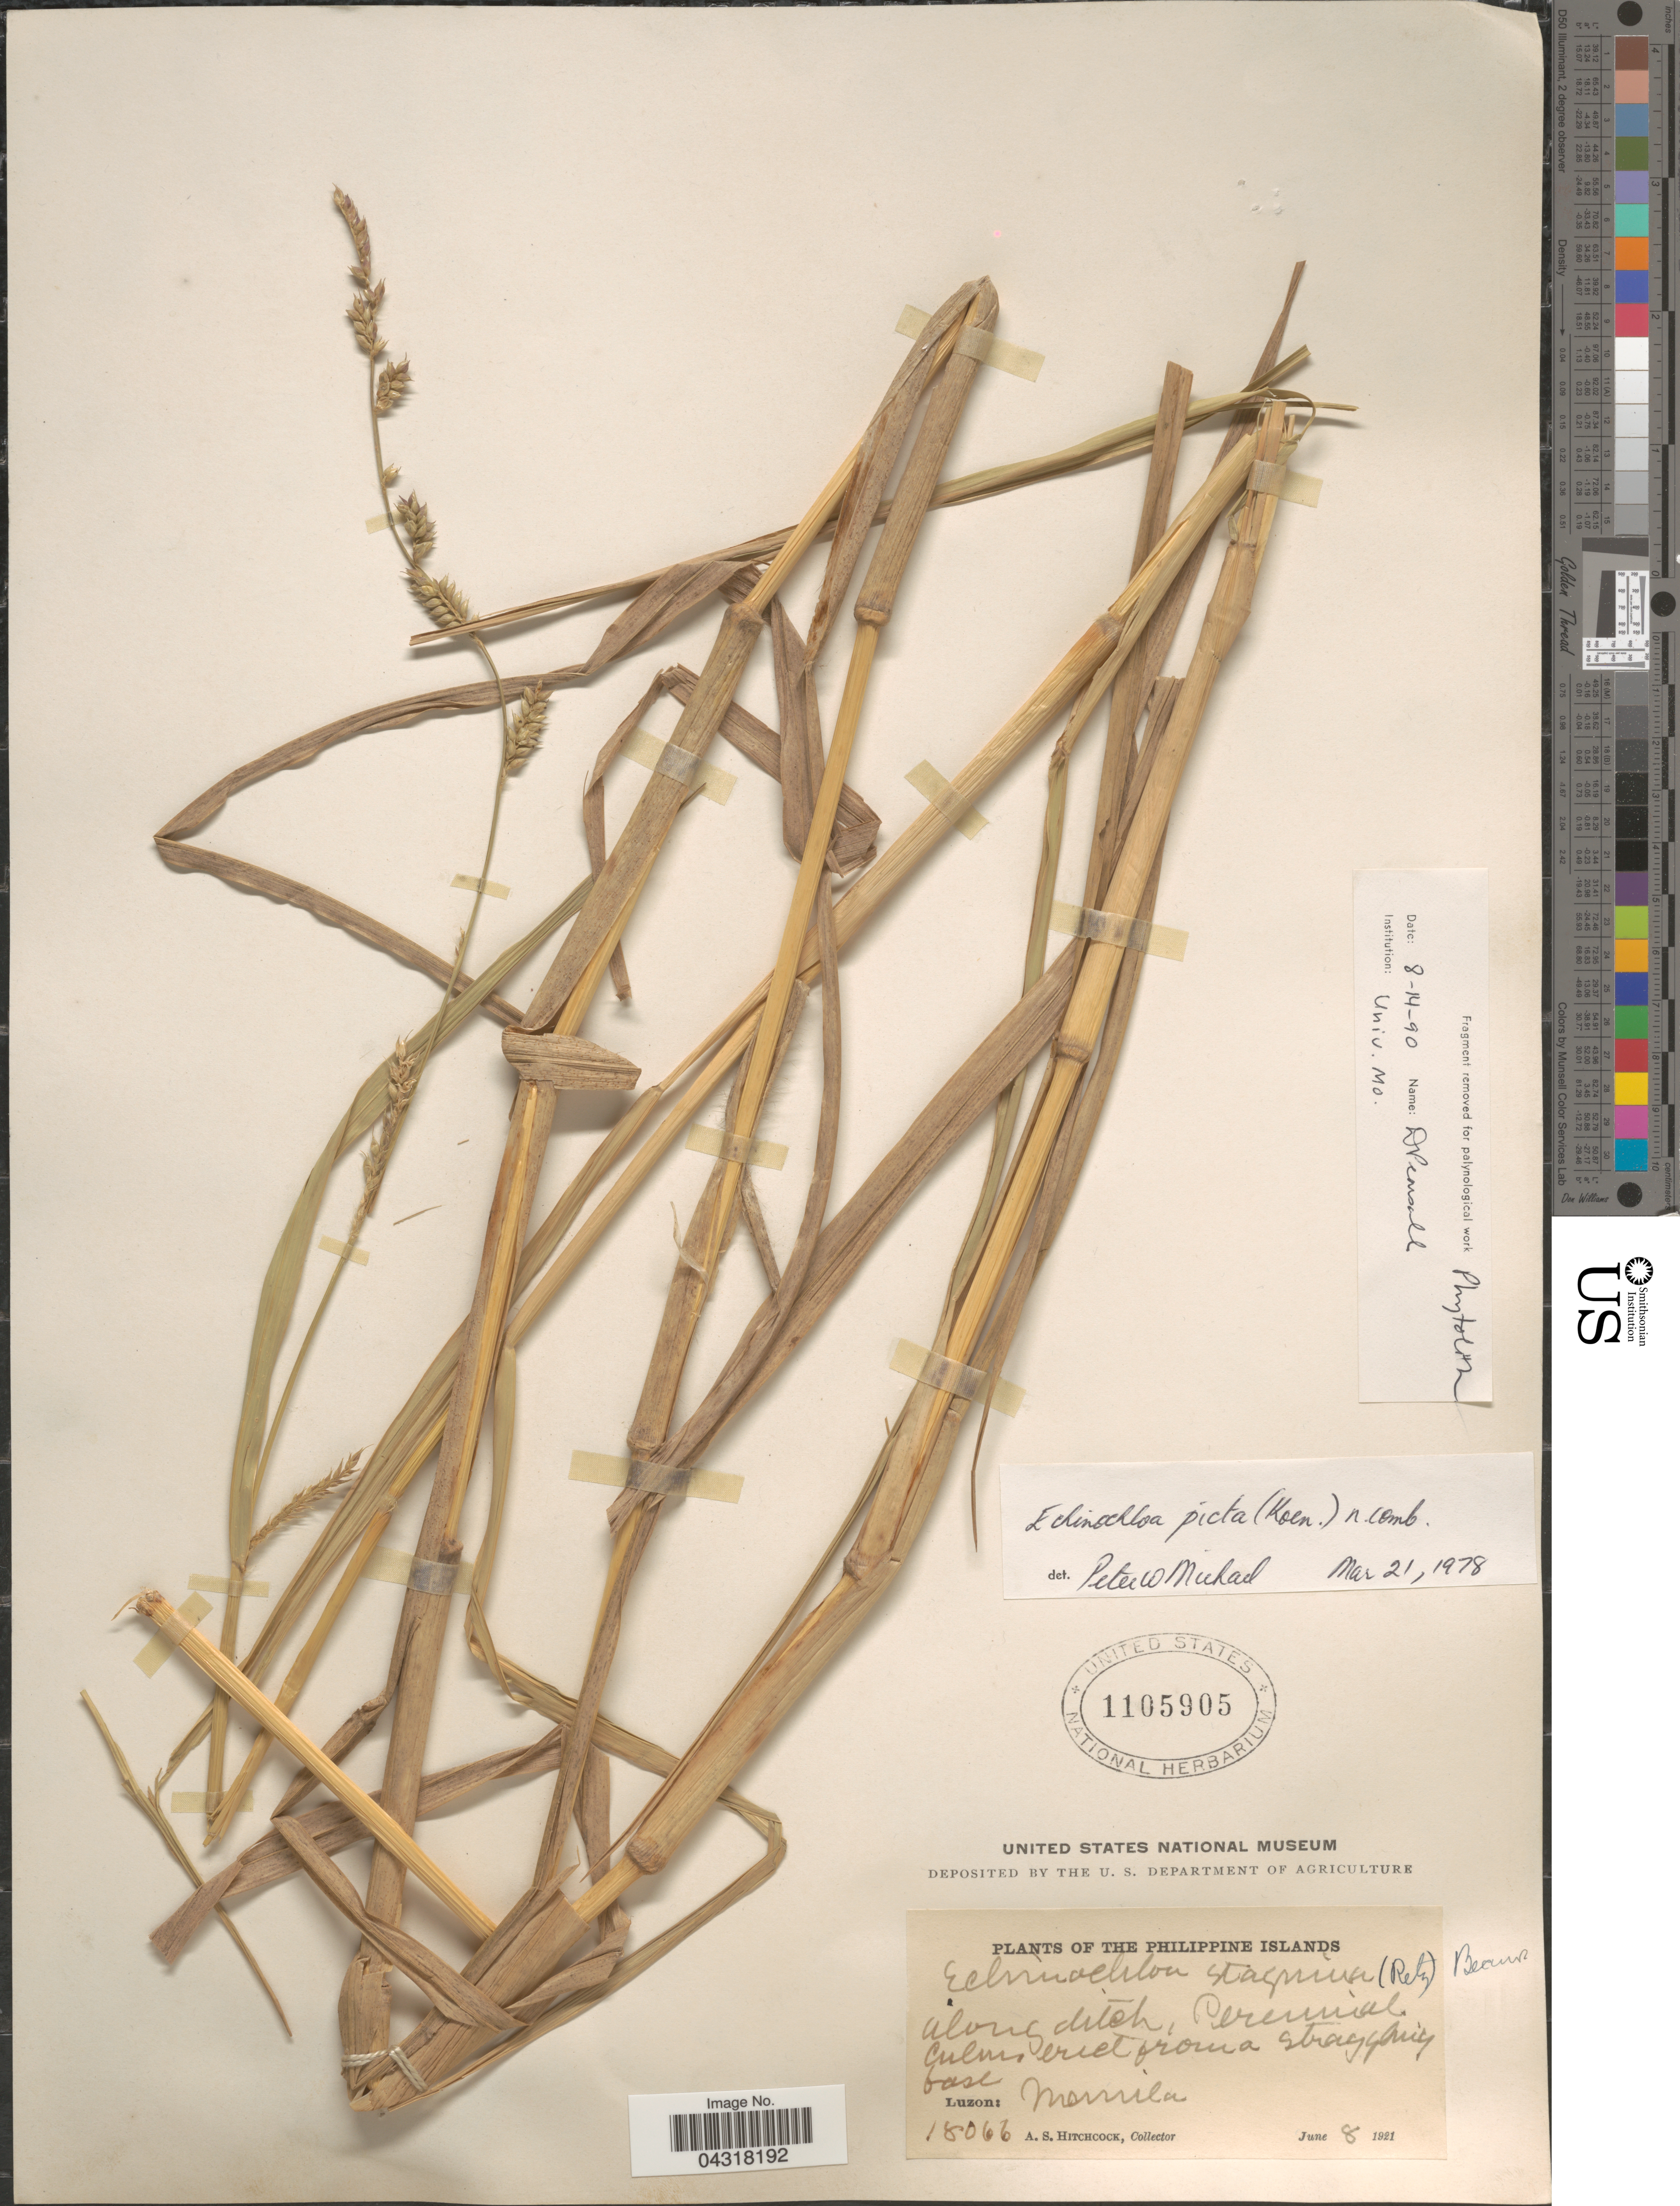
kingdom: Plantae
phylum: Tracheophyta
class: Liliopsida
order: Poales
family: Poaceae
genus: Echinochloa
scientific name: Echinochloa picta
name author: (K.D. Koenig) Michael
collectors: A. S. Hitchcock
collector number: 18066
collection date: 1921-06-08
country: Philippines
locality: Luzon: Manila.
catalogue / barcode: US 1105905